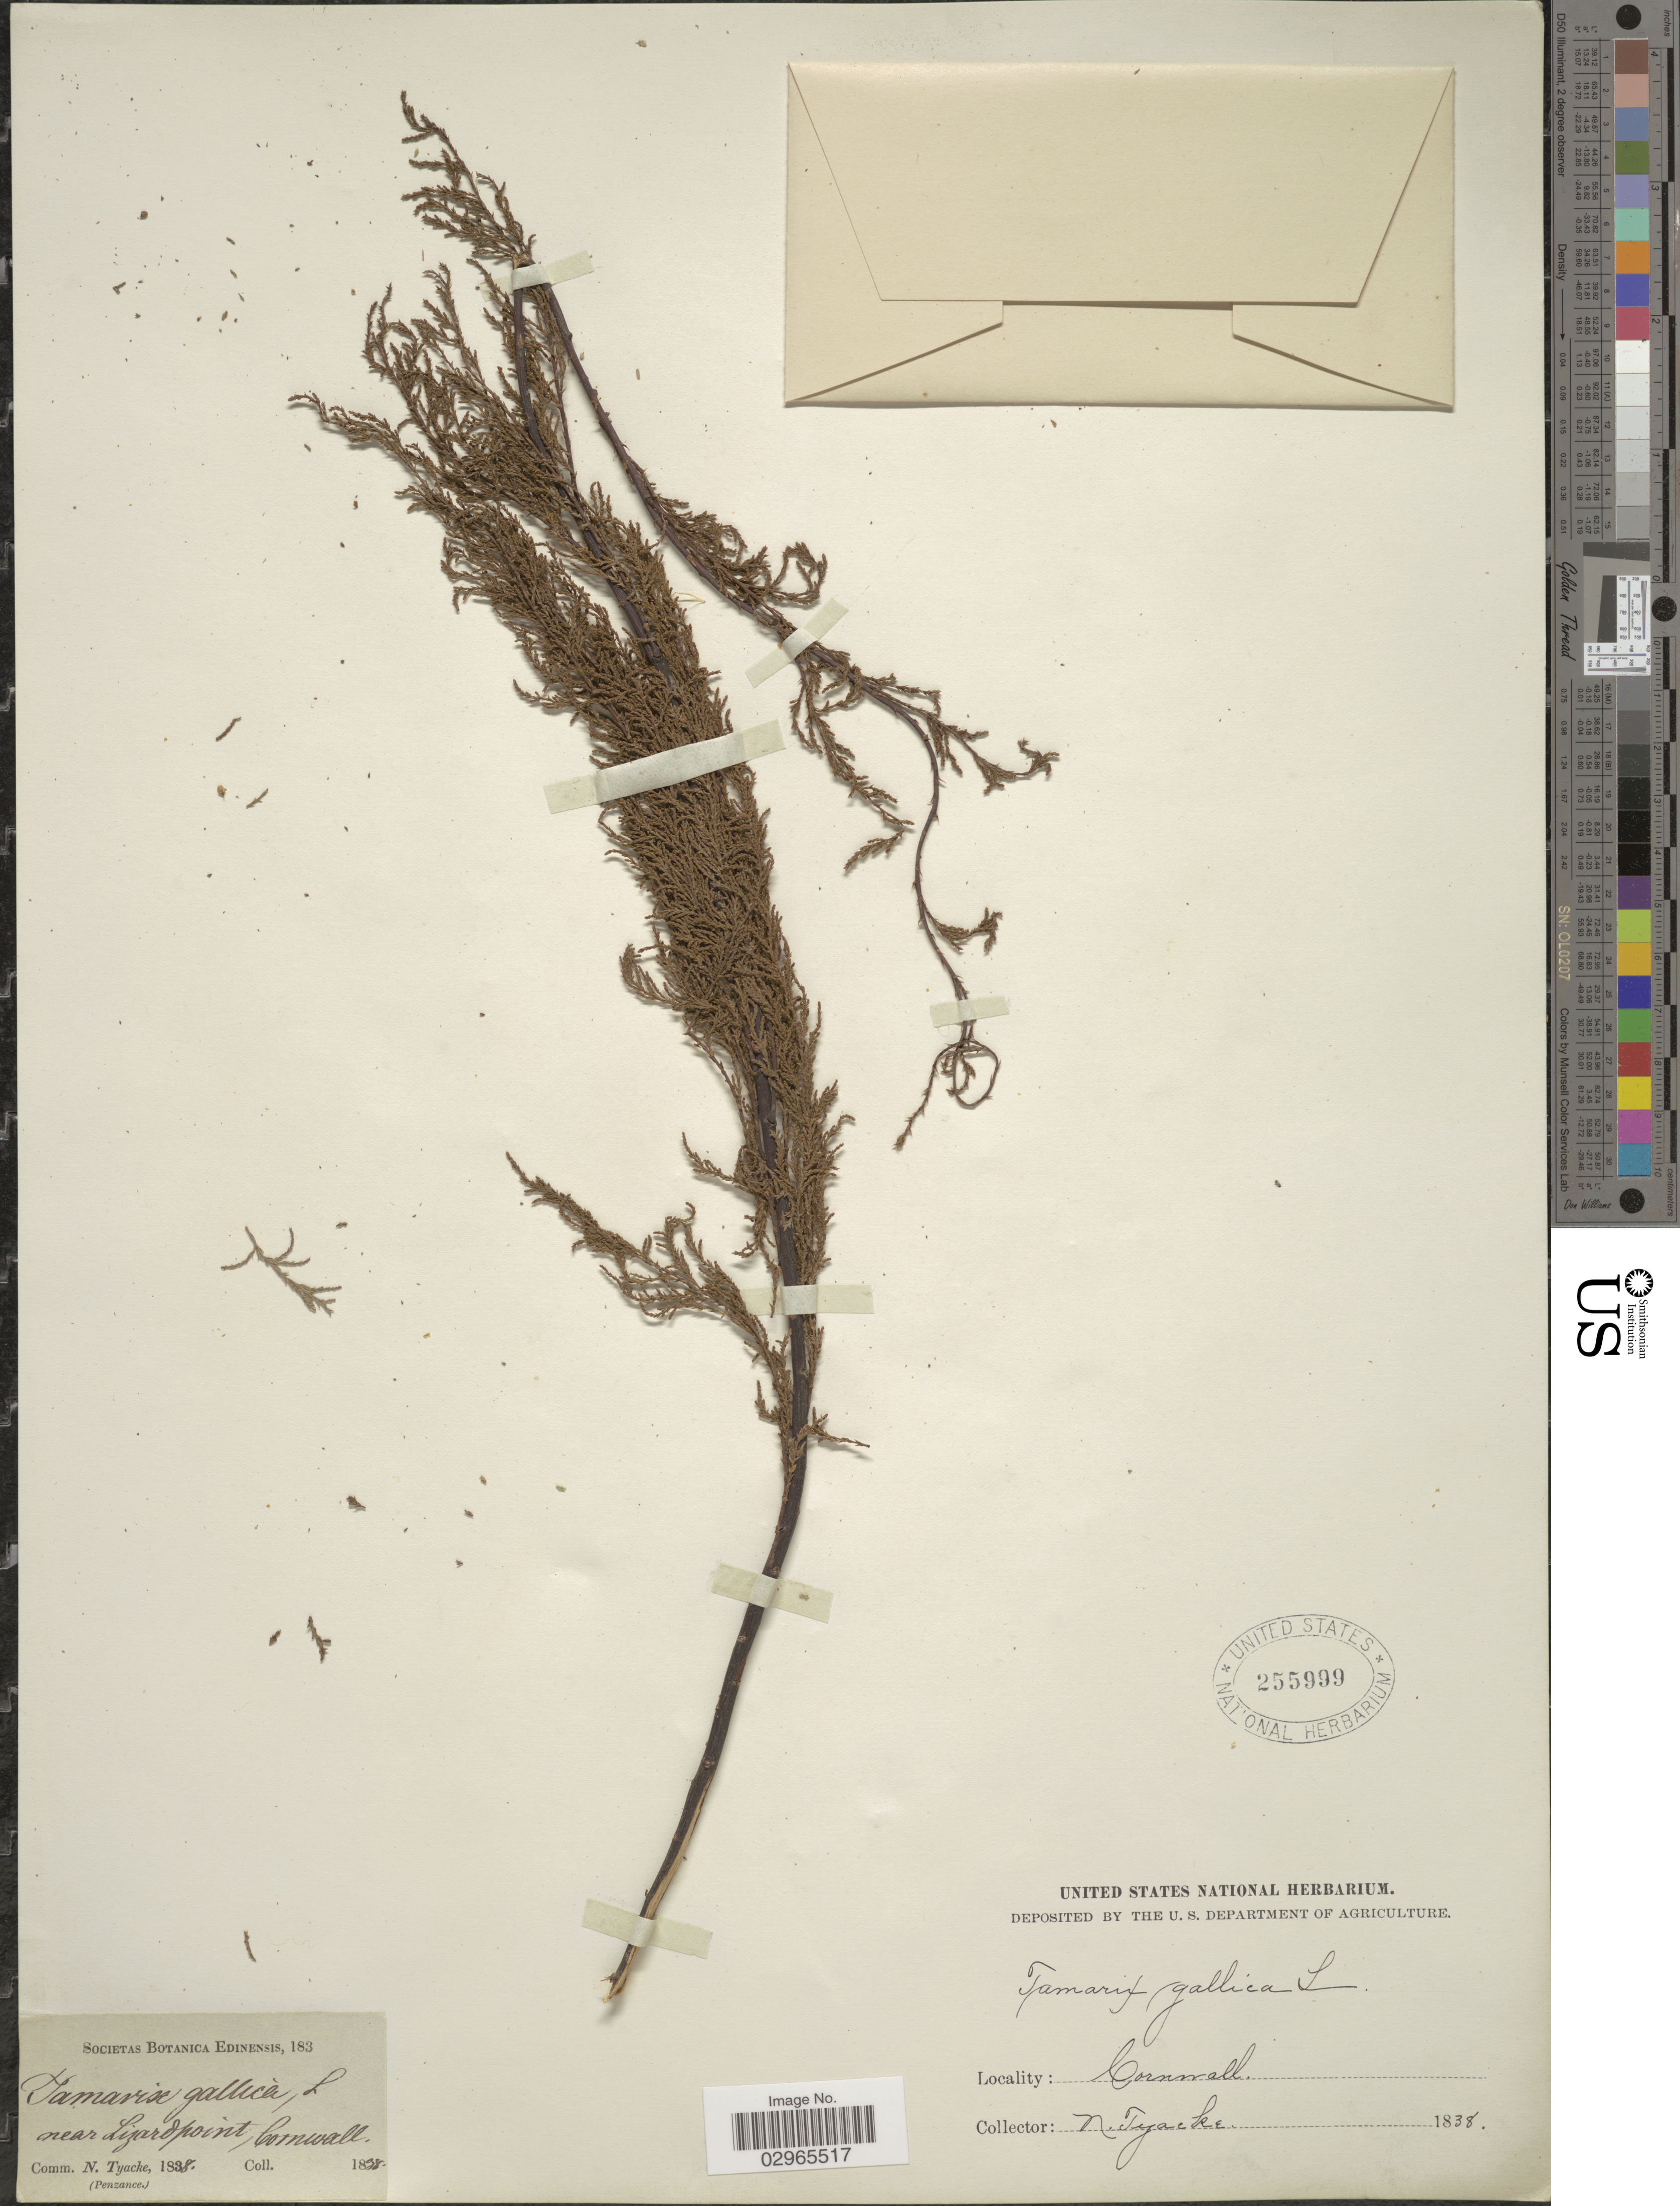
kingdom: Plantae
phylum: Tracheophyta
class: Magnoliopsida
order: Caryophyllales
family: Tamaricaceae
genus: Tamarix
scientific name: Tamarix gallica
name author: L.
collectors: N. Tyacke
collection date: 1838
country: United Kingdom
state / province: England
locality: Near Lizardpoint, Cornwall.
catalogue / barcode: US 255999